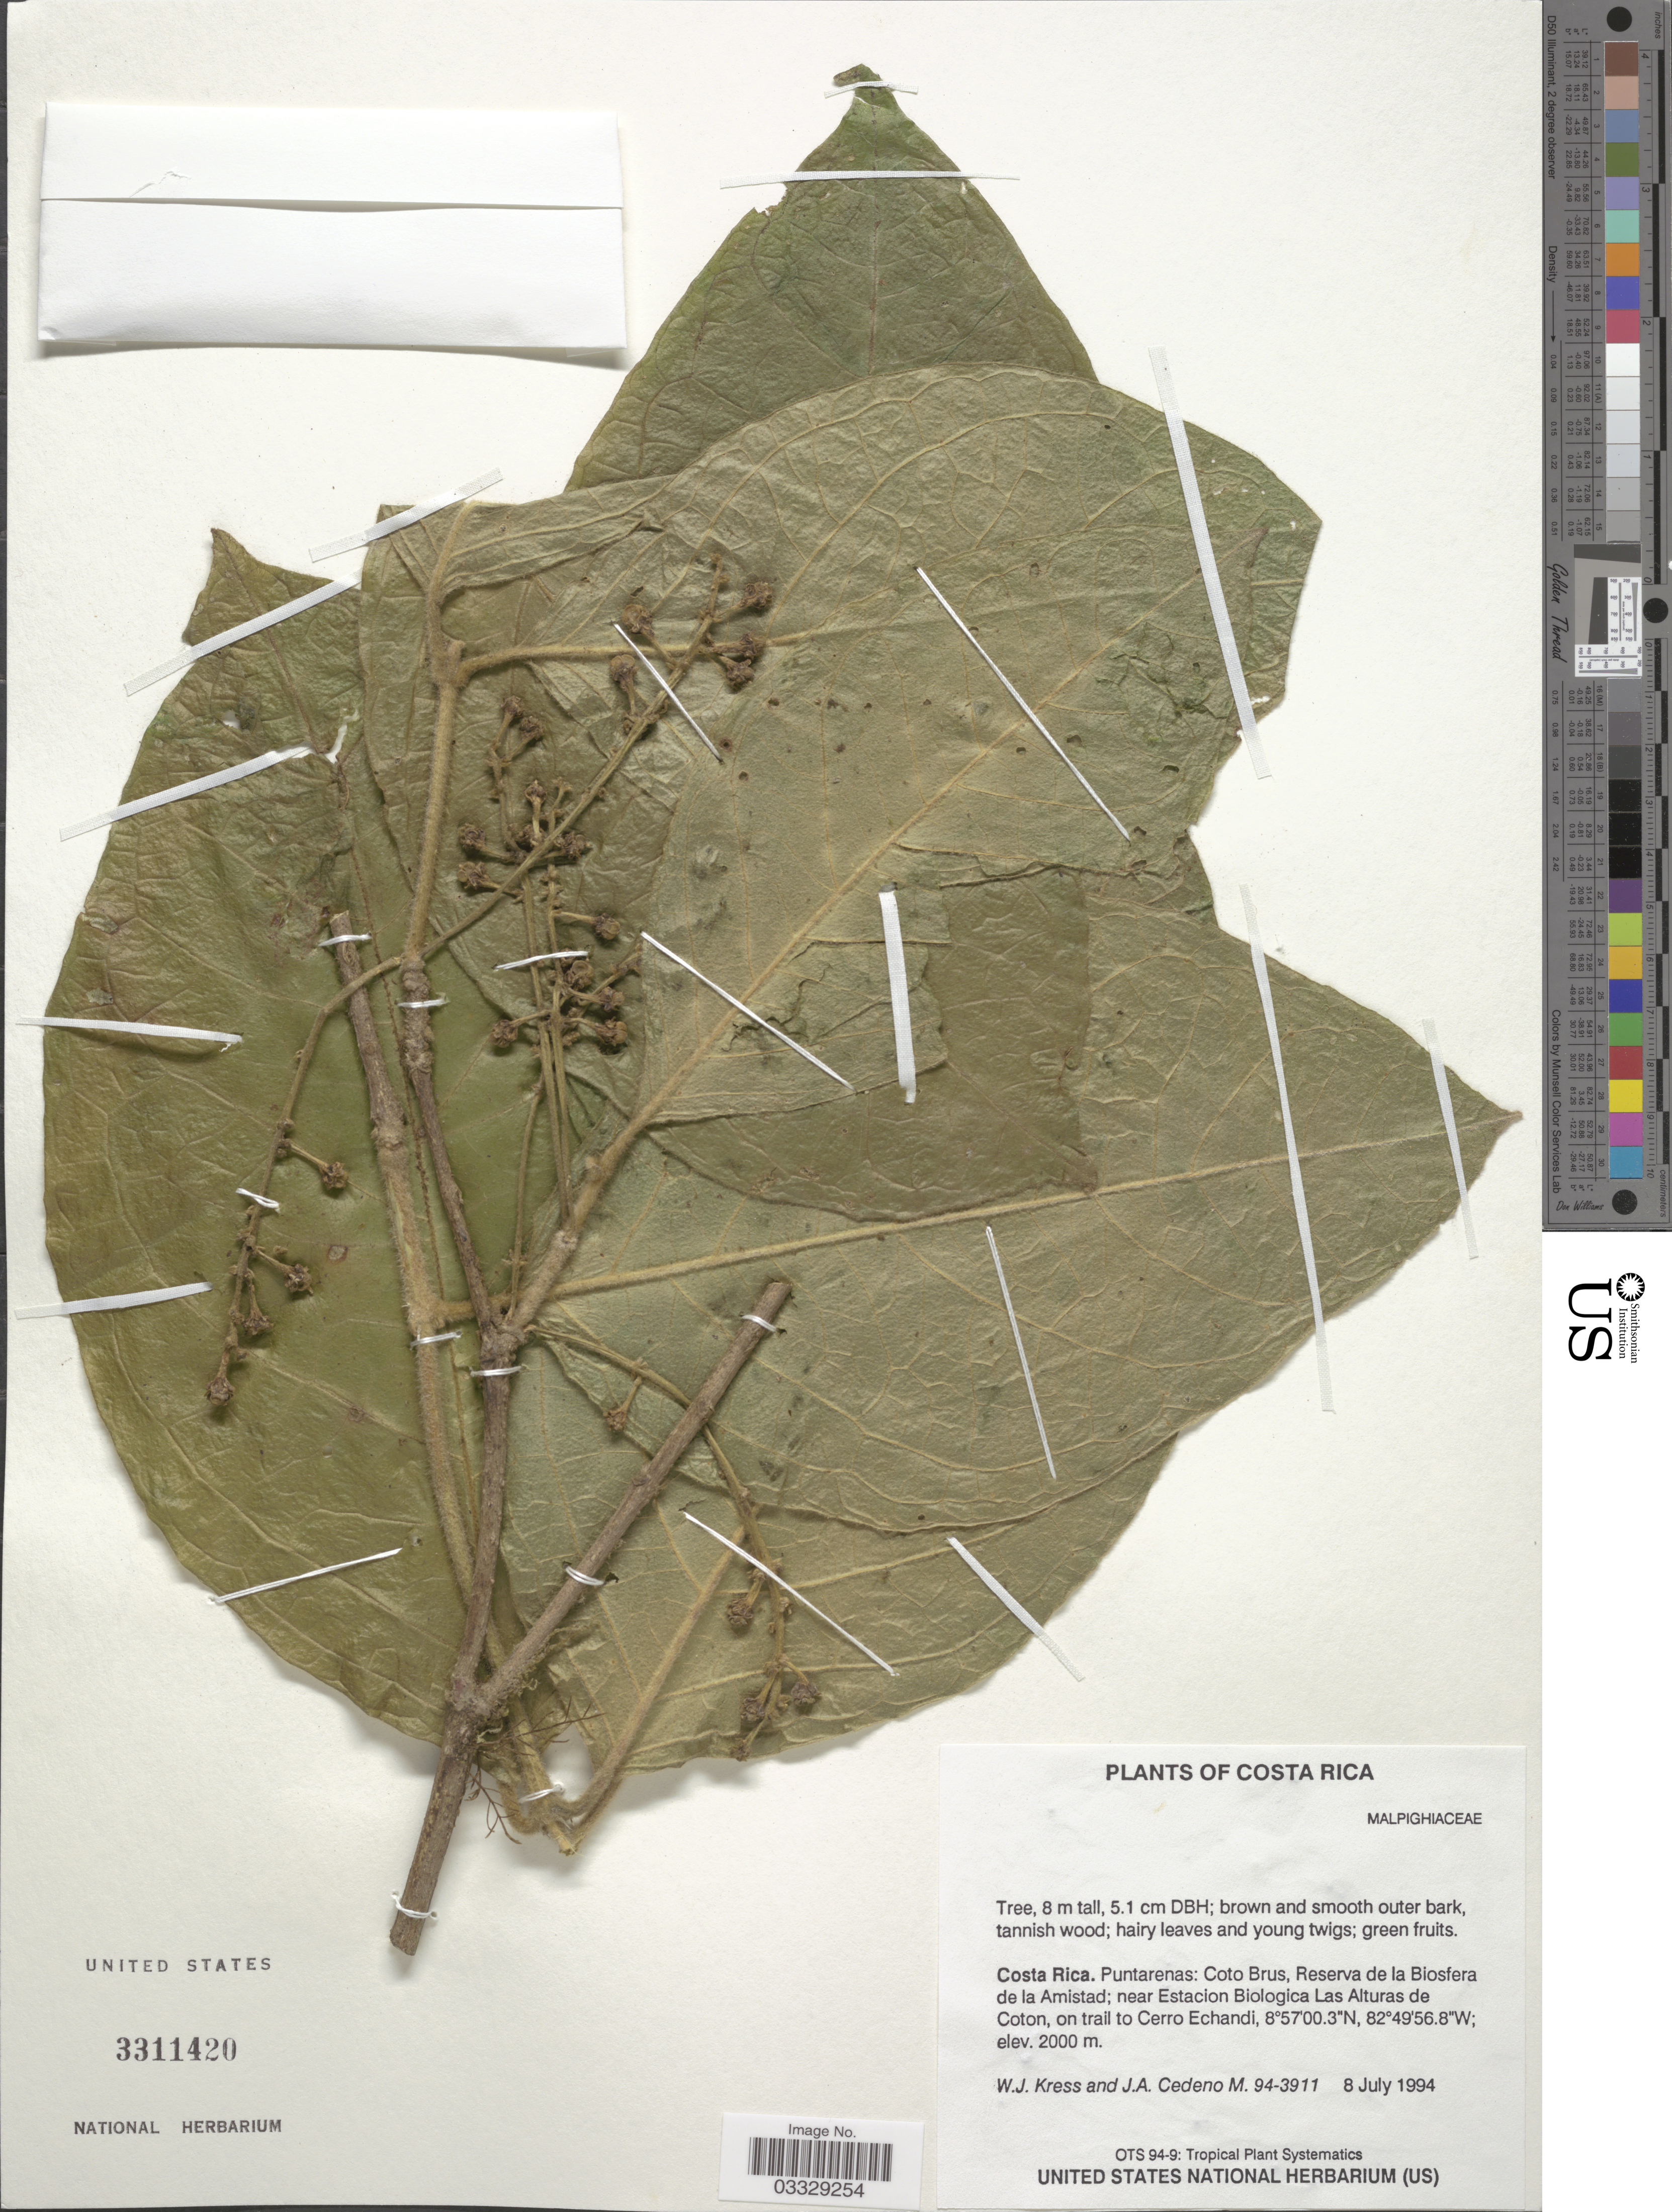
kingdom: Plantae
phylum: Tracheophyta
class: Magnoliopsida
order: Malpighiales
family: Malpighiaceae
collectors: W. J. Kress & J. A. Cedeño M.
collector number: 94-3911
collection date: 1994-07-08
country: Costa Rica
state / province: Puntarenas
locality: Coto Brus, Reserva de la Biosfera de la Amistad; near Estacion Biological Las Alturas de Coton, on trail to Cerro Echandi.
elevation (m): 2000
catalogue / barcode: US 3311420